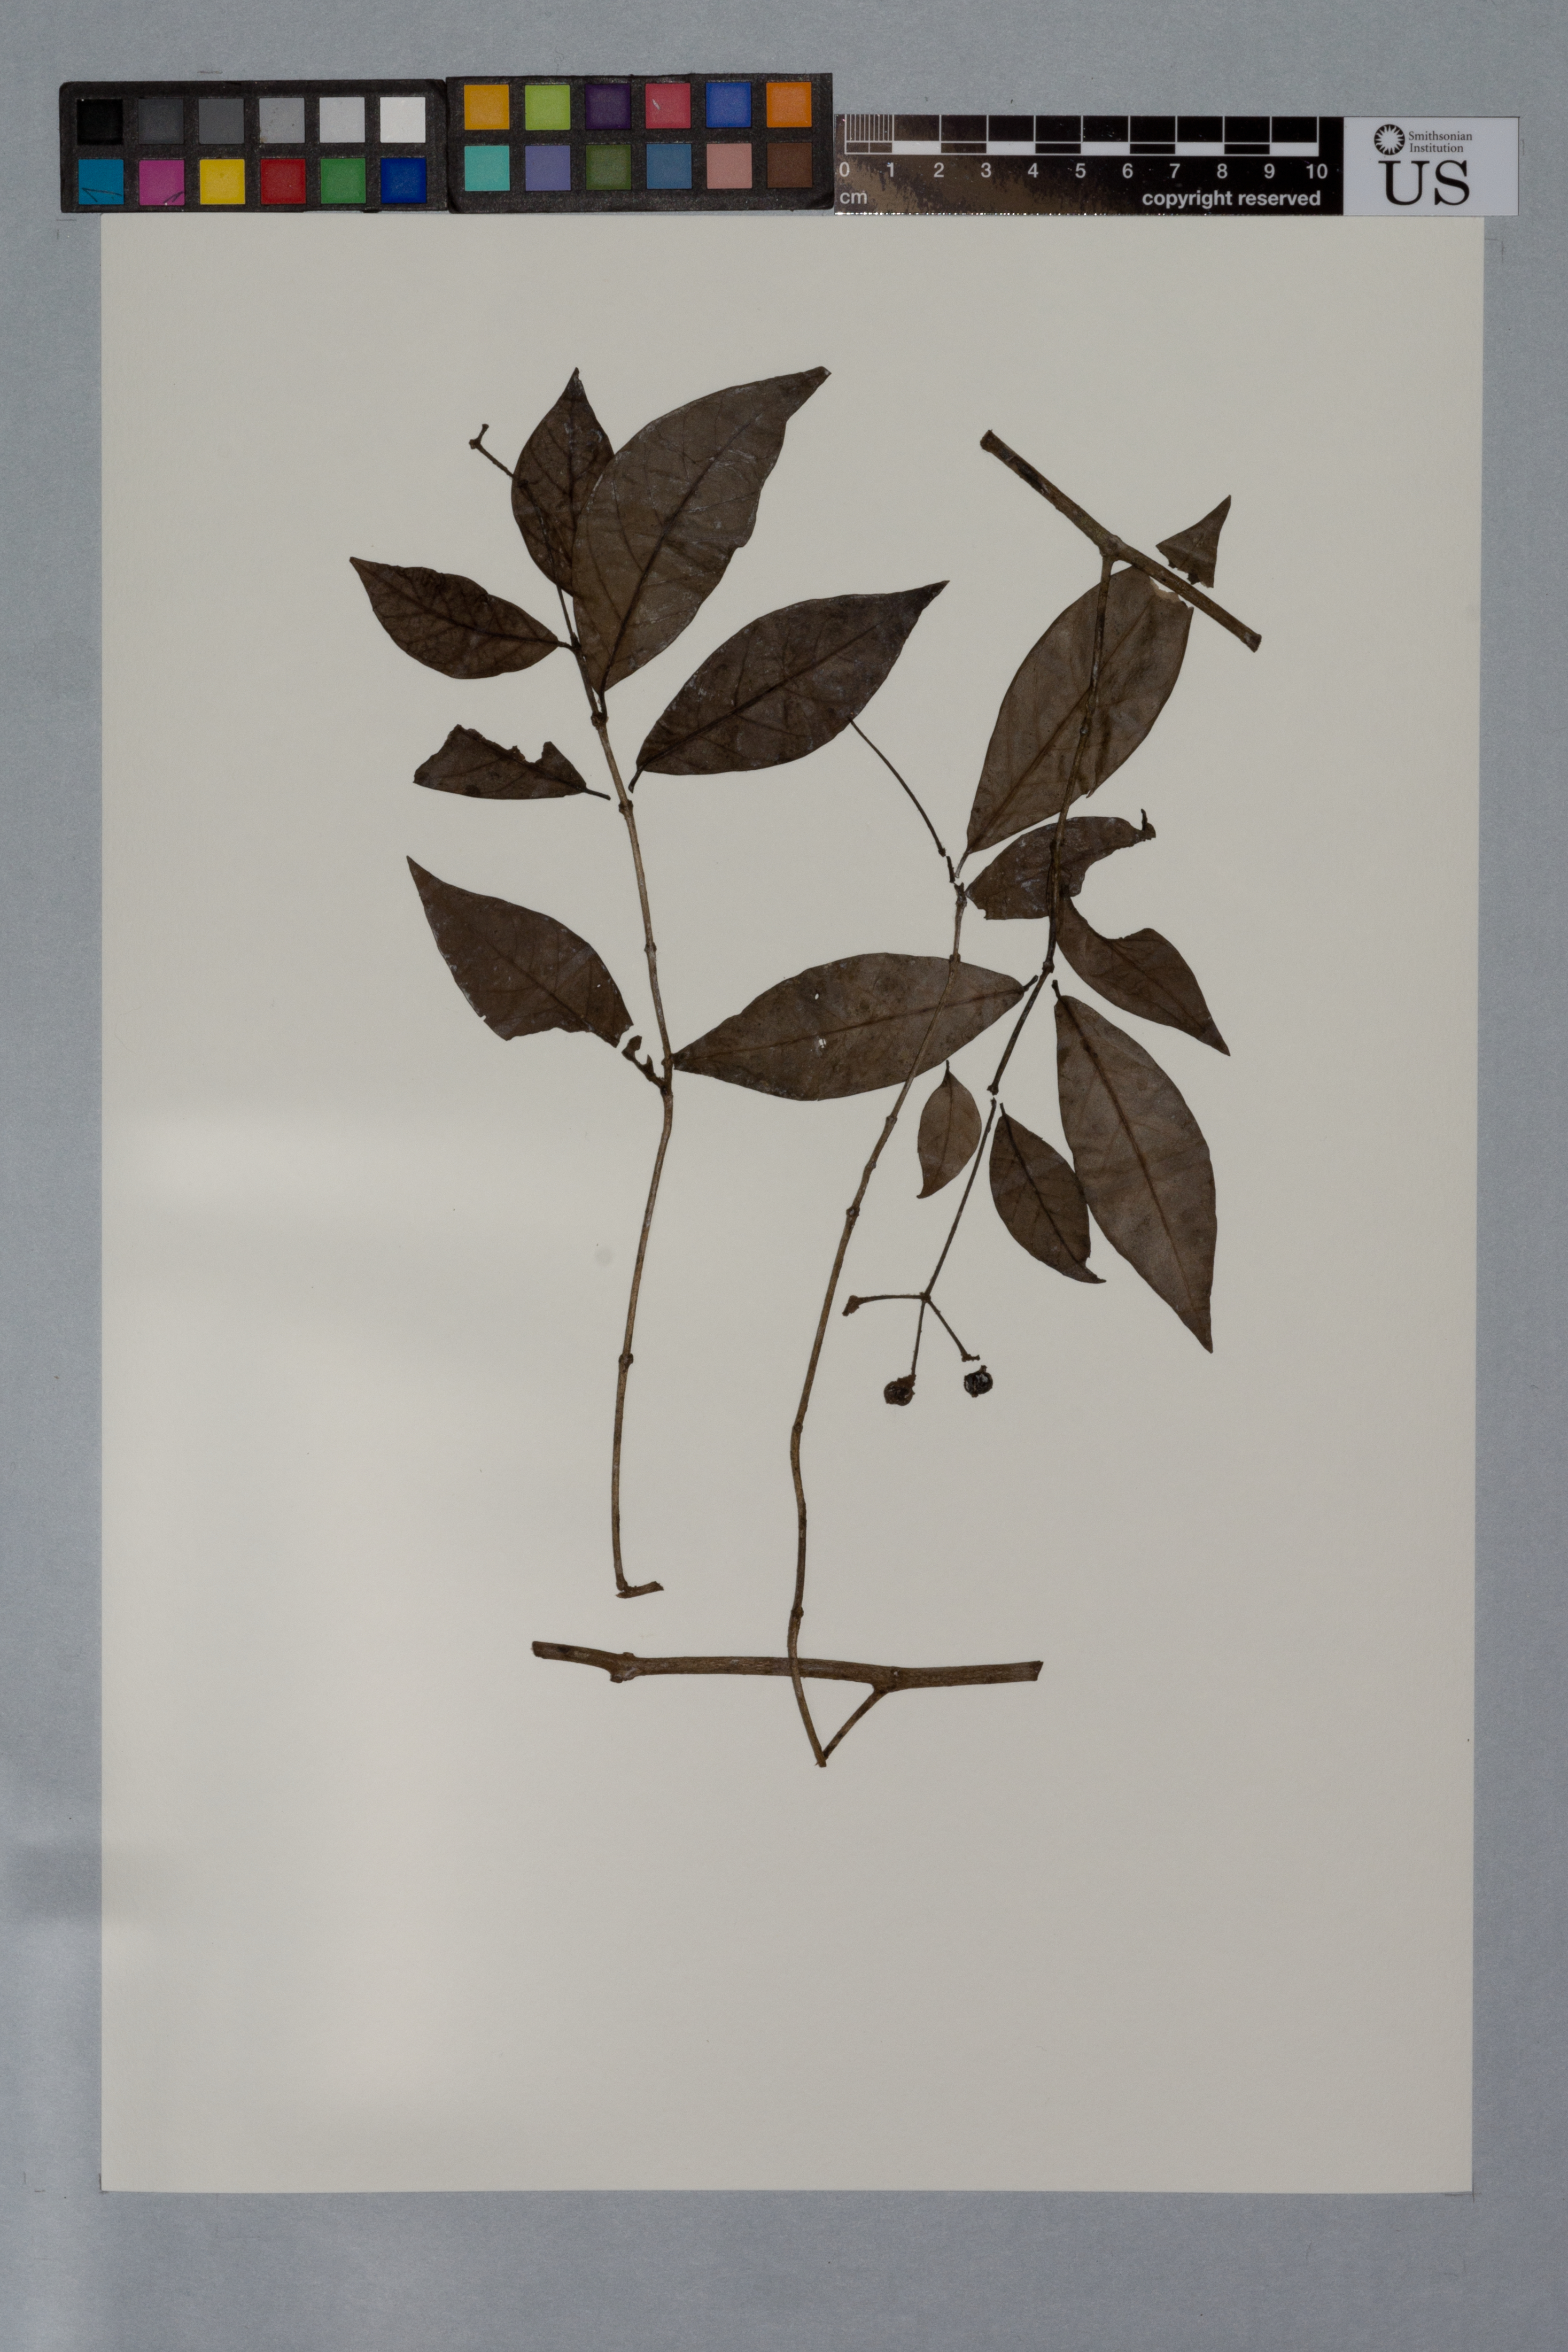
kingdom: Plantae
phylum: Tracheophyta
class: Magnoliopsida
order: Gentianales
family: Rubiaceae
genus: Psychotria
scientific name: Psychotria carthagenensis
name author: Jacq.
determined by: Delprete, P. G., Herb. de Guyane Cay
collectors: M. J. Jansen-Jacobs, B. Welle, P. Haripersaud, O. Muller & M. van der Zee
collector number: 5796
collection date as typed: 6-Sep-99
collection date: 1999-09-06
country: Guyana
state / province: U. Takutu-U. Essequibo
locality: Rewa River, near Corona Falls, Upper Essequibo Region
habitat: Forest on loamy sand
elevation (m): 160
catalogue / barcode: US 3435539